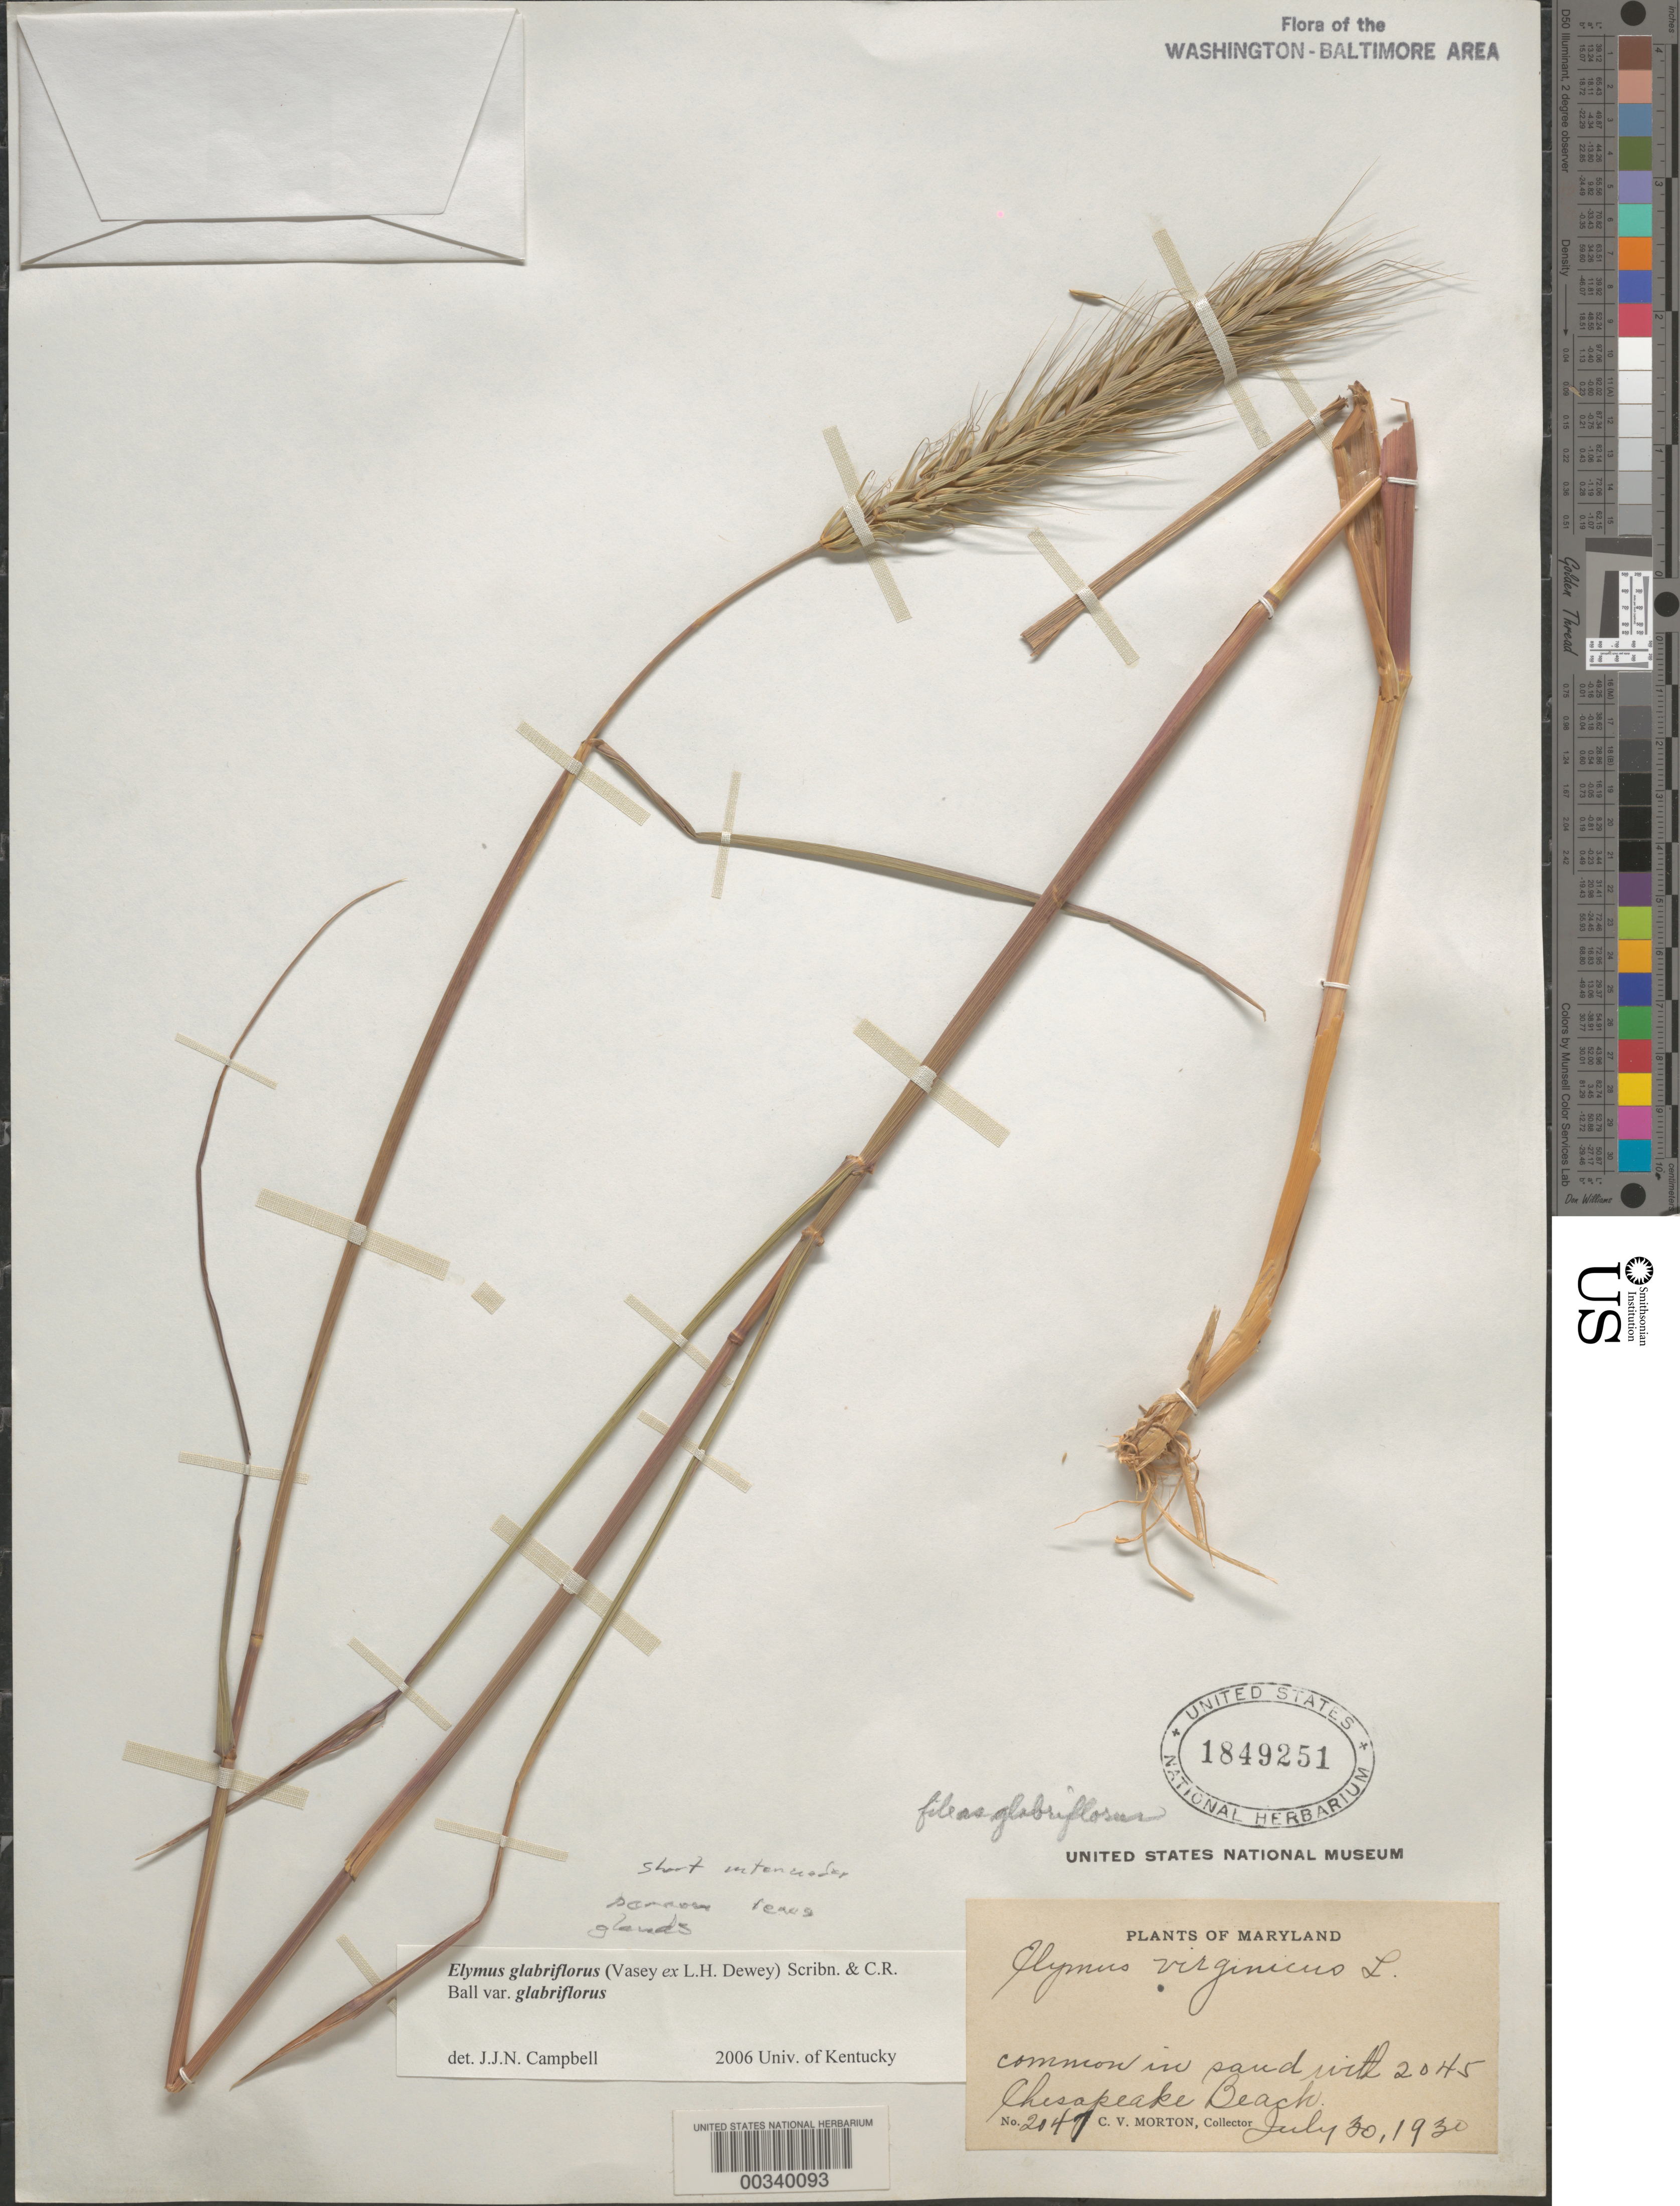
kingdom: Plantae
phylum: Tracheophyta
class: Liliopsida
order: Poales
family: Poaceae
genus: Elymus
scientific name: Elymus glabriflorus var. glabriflorus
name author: (Vasey ex L.H. Dewey) Scribn. & C.R. Ball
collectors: C. V. Morton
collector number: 2047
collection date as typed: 30 Jul 1930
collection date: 1930-07-30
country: United States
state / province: Maryland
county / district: Calvert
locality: Chesapeake Beach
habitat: Sandy soil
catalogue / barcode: US 1849251